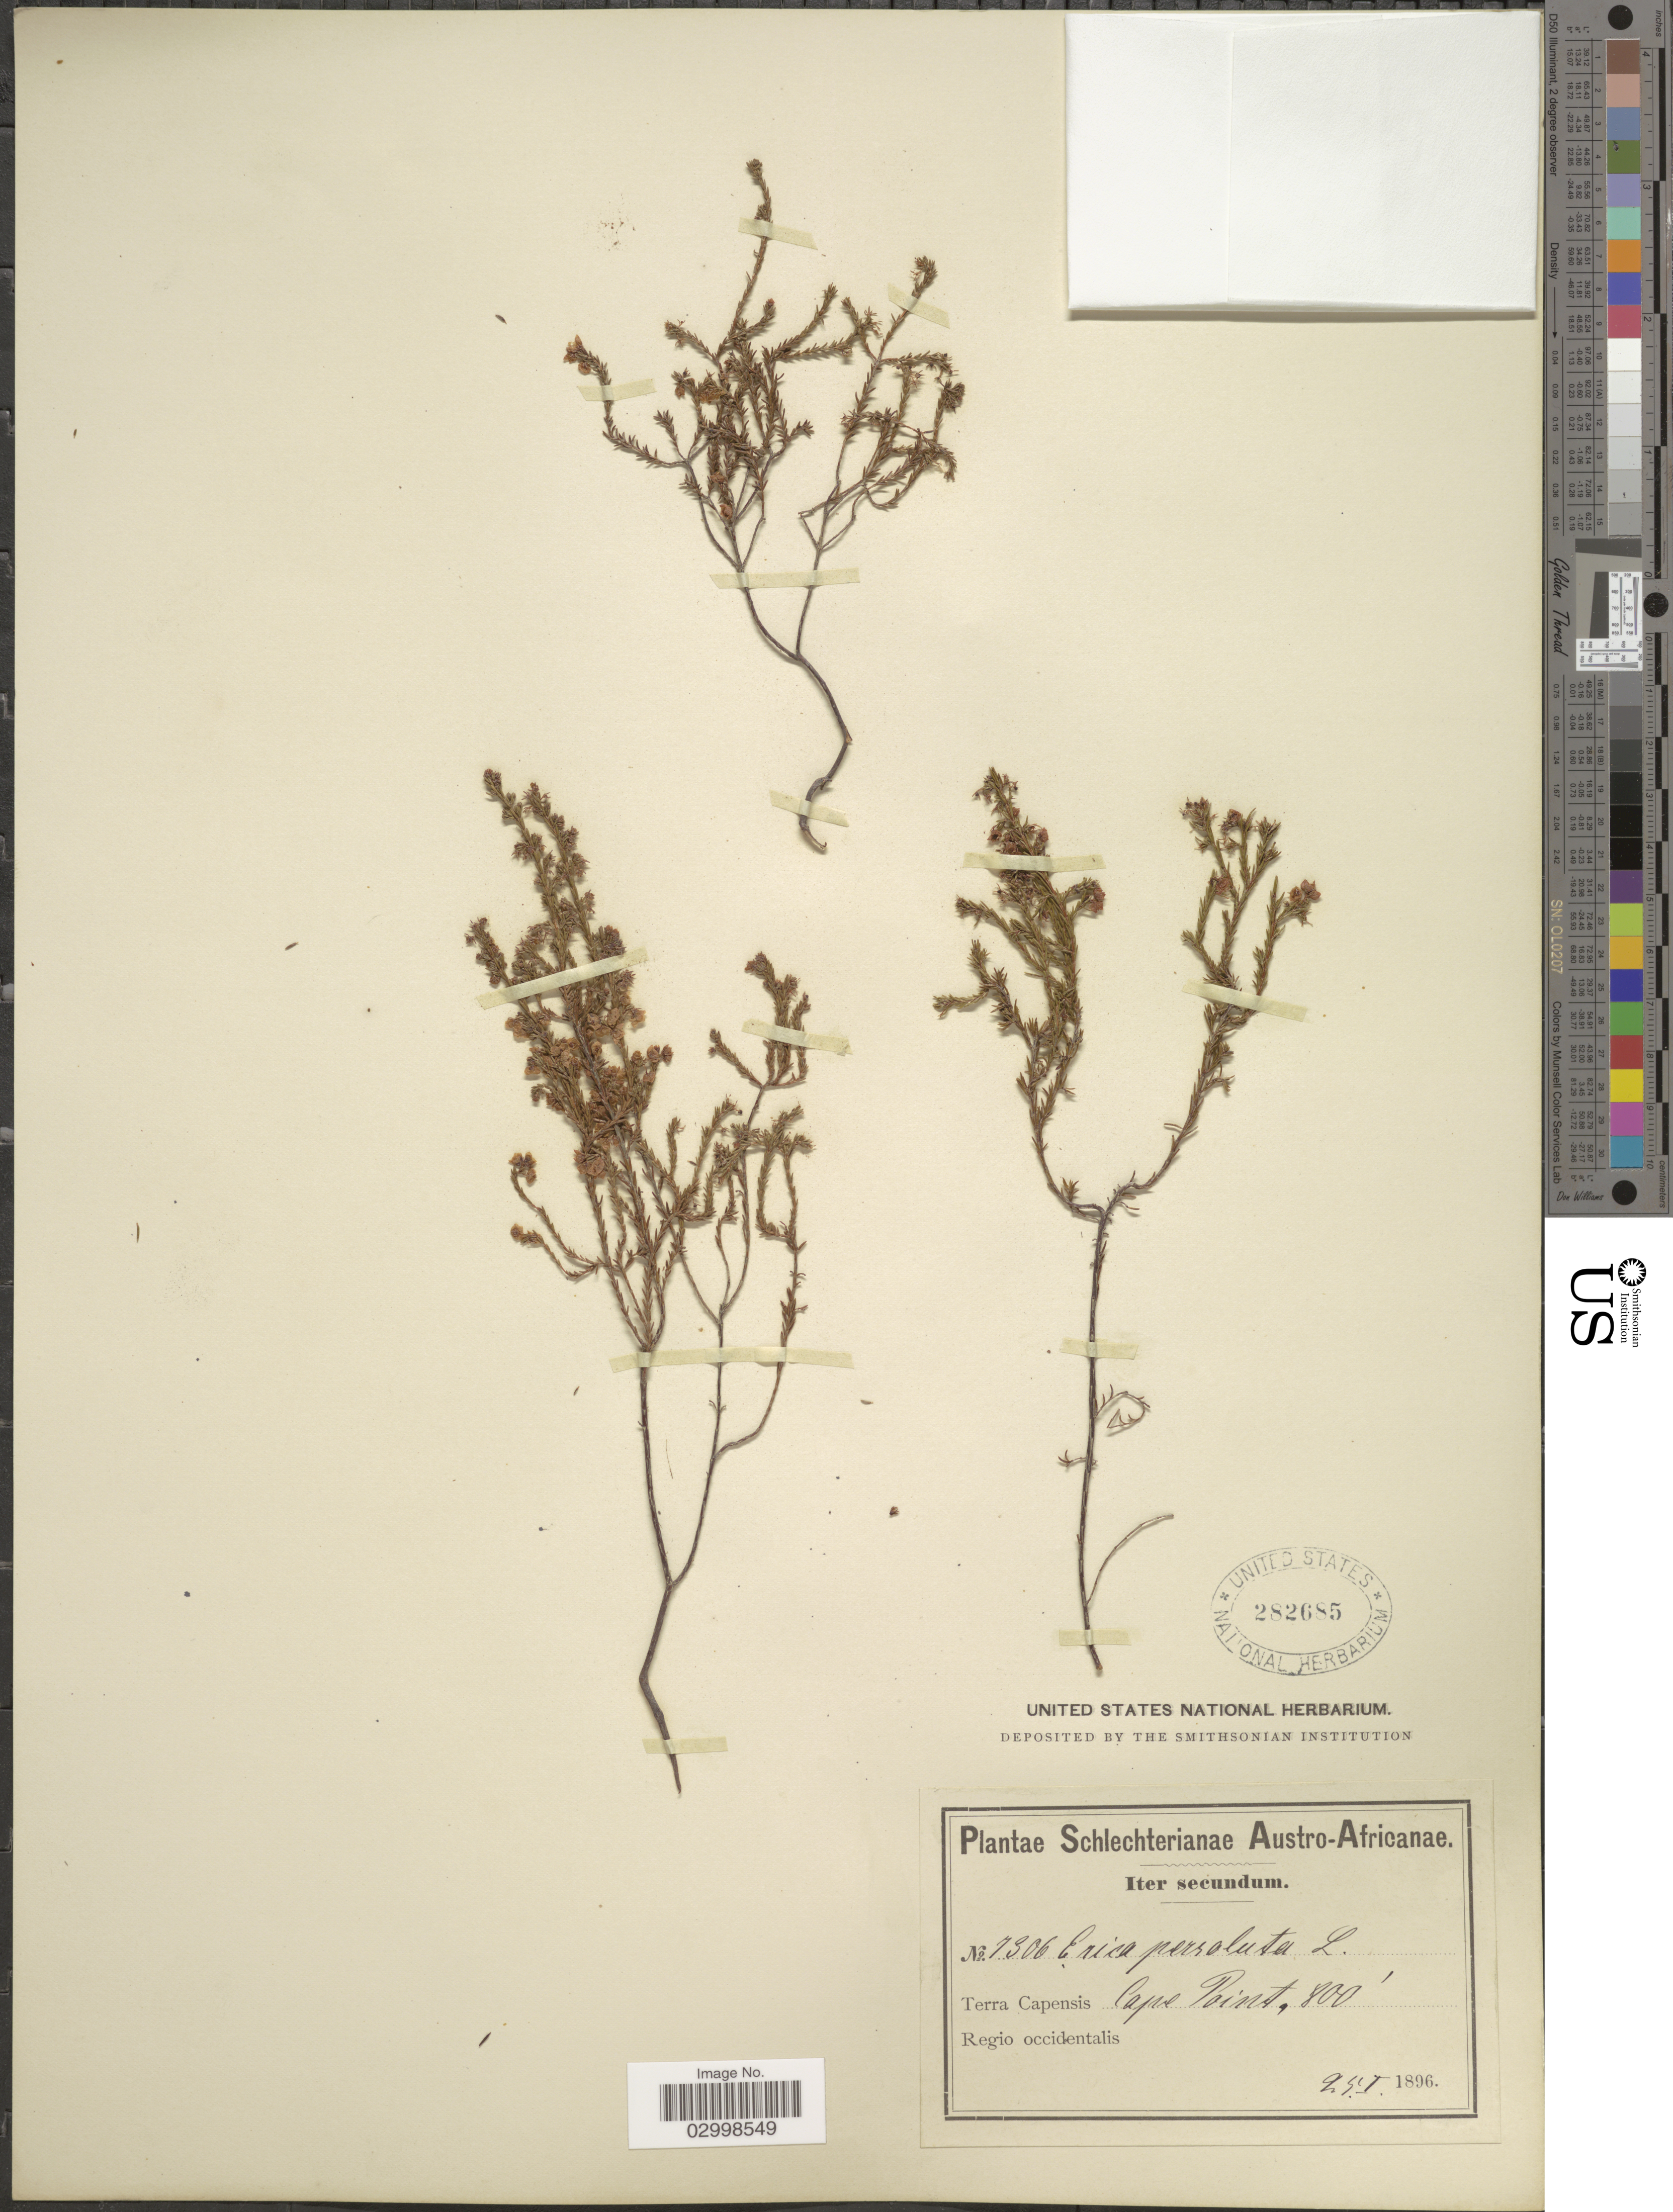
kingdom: Plantae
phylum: Tracheophyta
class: Magnoliopsida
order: Ericales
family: Ericaceae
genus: Erica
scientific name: Erica persoluta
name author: L.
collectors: Schlechter, --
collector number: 7306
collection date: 1896-01-25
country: South Africa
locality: Austro-Africanae, Terra Capensis, Cape Point, Regio occidentalis.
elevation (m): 244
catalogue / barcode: US 282685